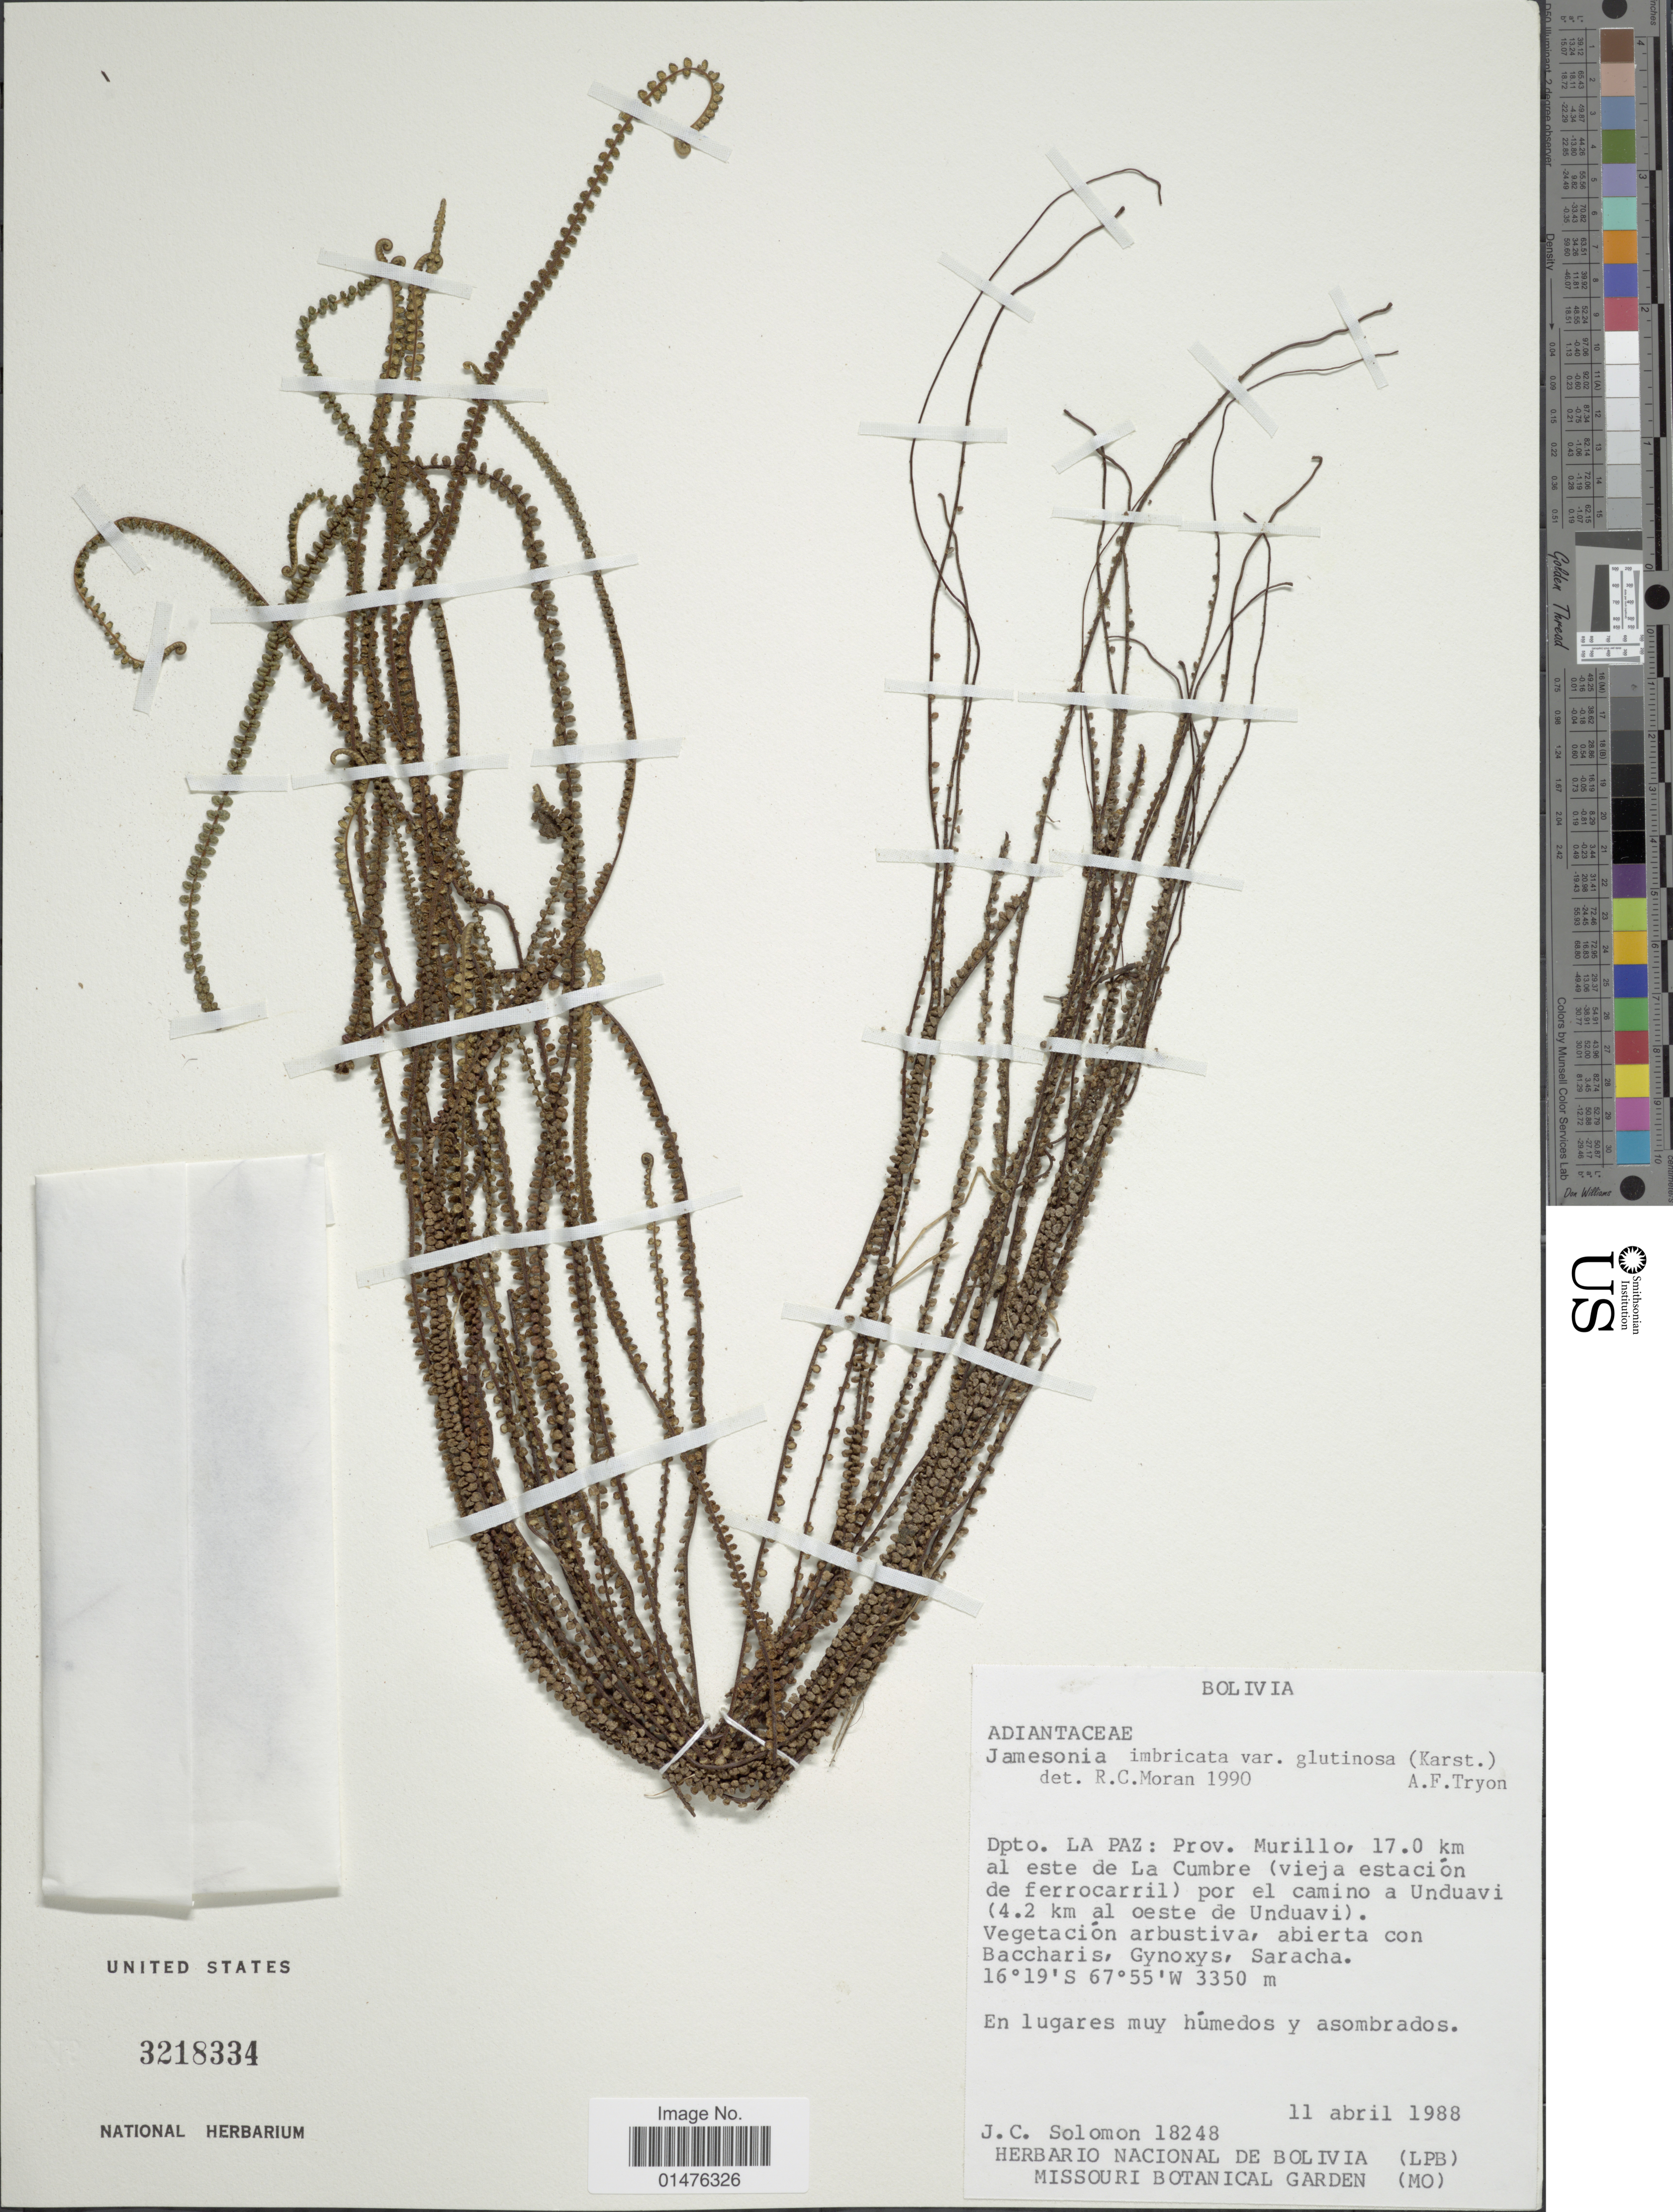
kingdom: Plantae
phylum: Tracheophyta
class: Polypodiopsida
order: Polypodiales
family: Pteridaceae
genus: Jamesonia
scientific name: Jamesonia imbricata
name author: (Sw.) Hook. & Grev.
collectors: J. C. Solomon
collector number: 18248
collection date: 1988-04-11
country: Bolivia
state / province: La Paz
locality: Prov. Murillo, 17.0 km al este de La Cumbre (vieja estación de ferrocarril) por el camino a Unduavi (4.2 km al oeste de Unduavi)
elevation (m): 3350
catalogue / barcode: US 3218334